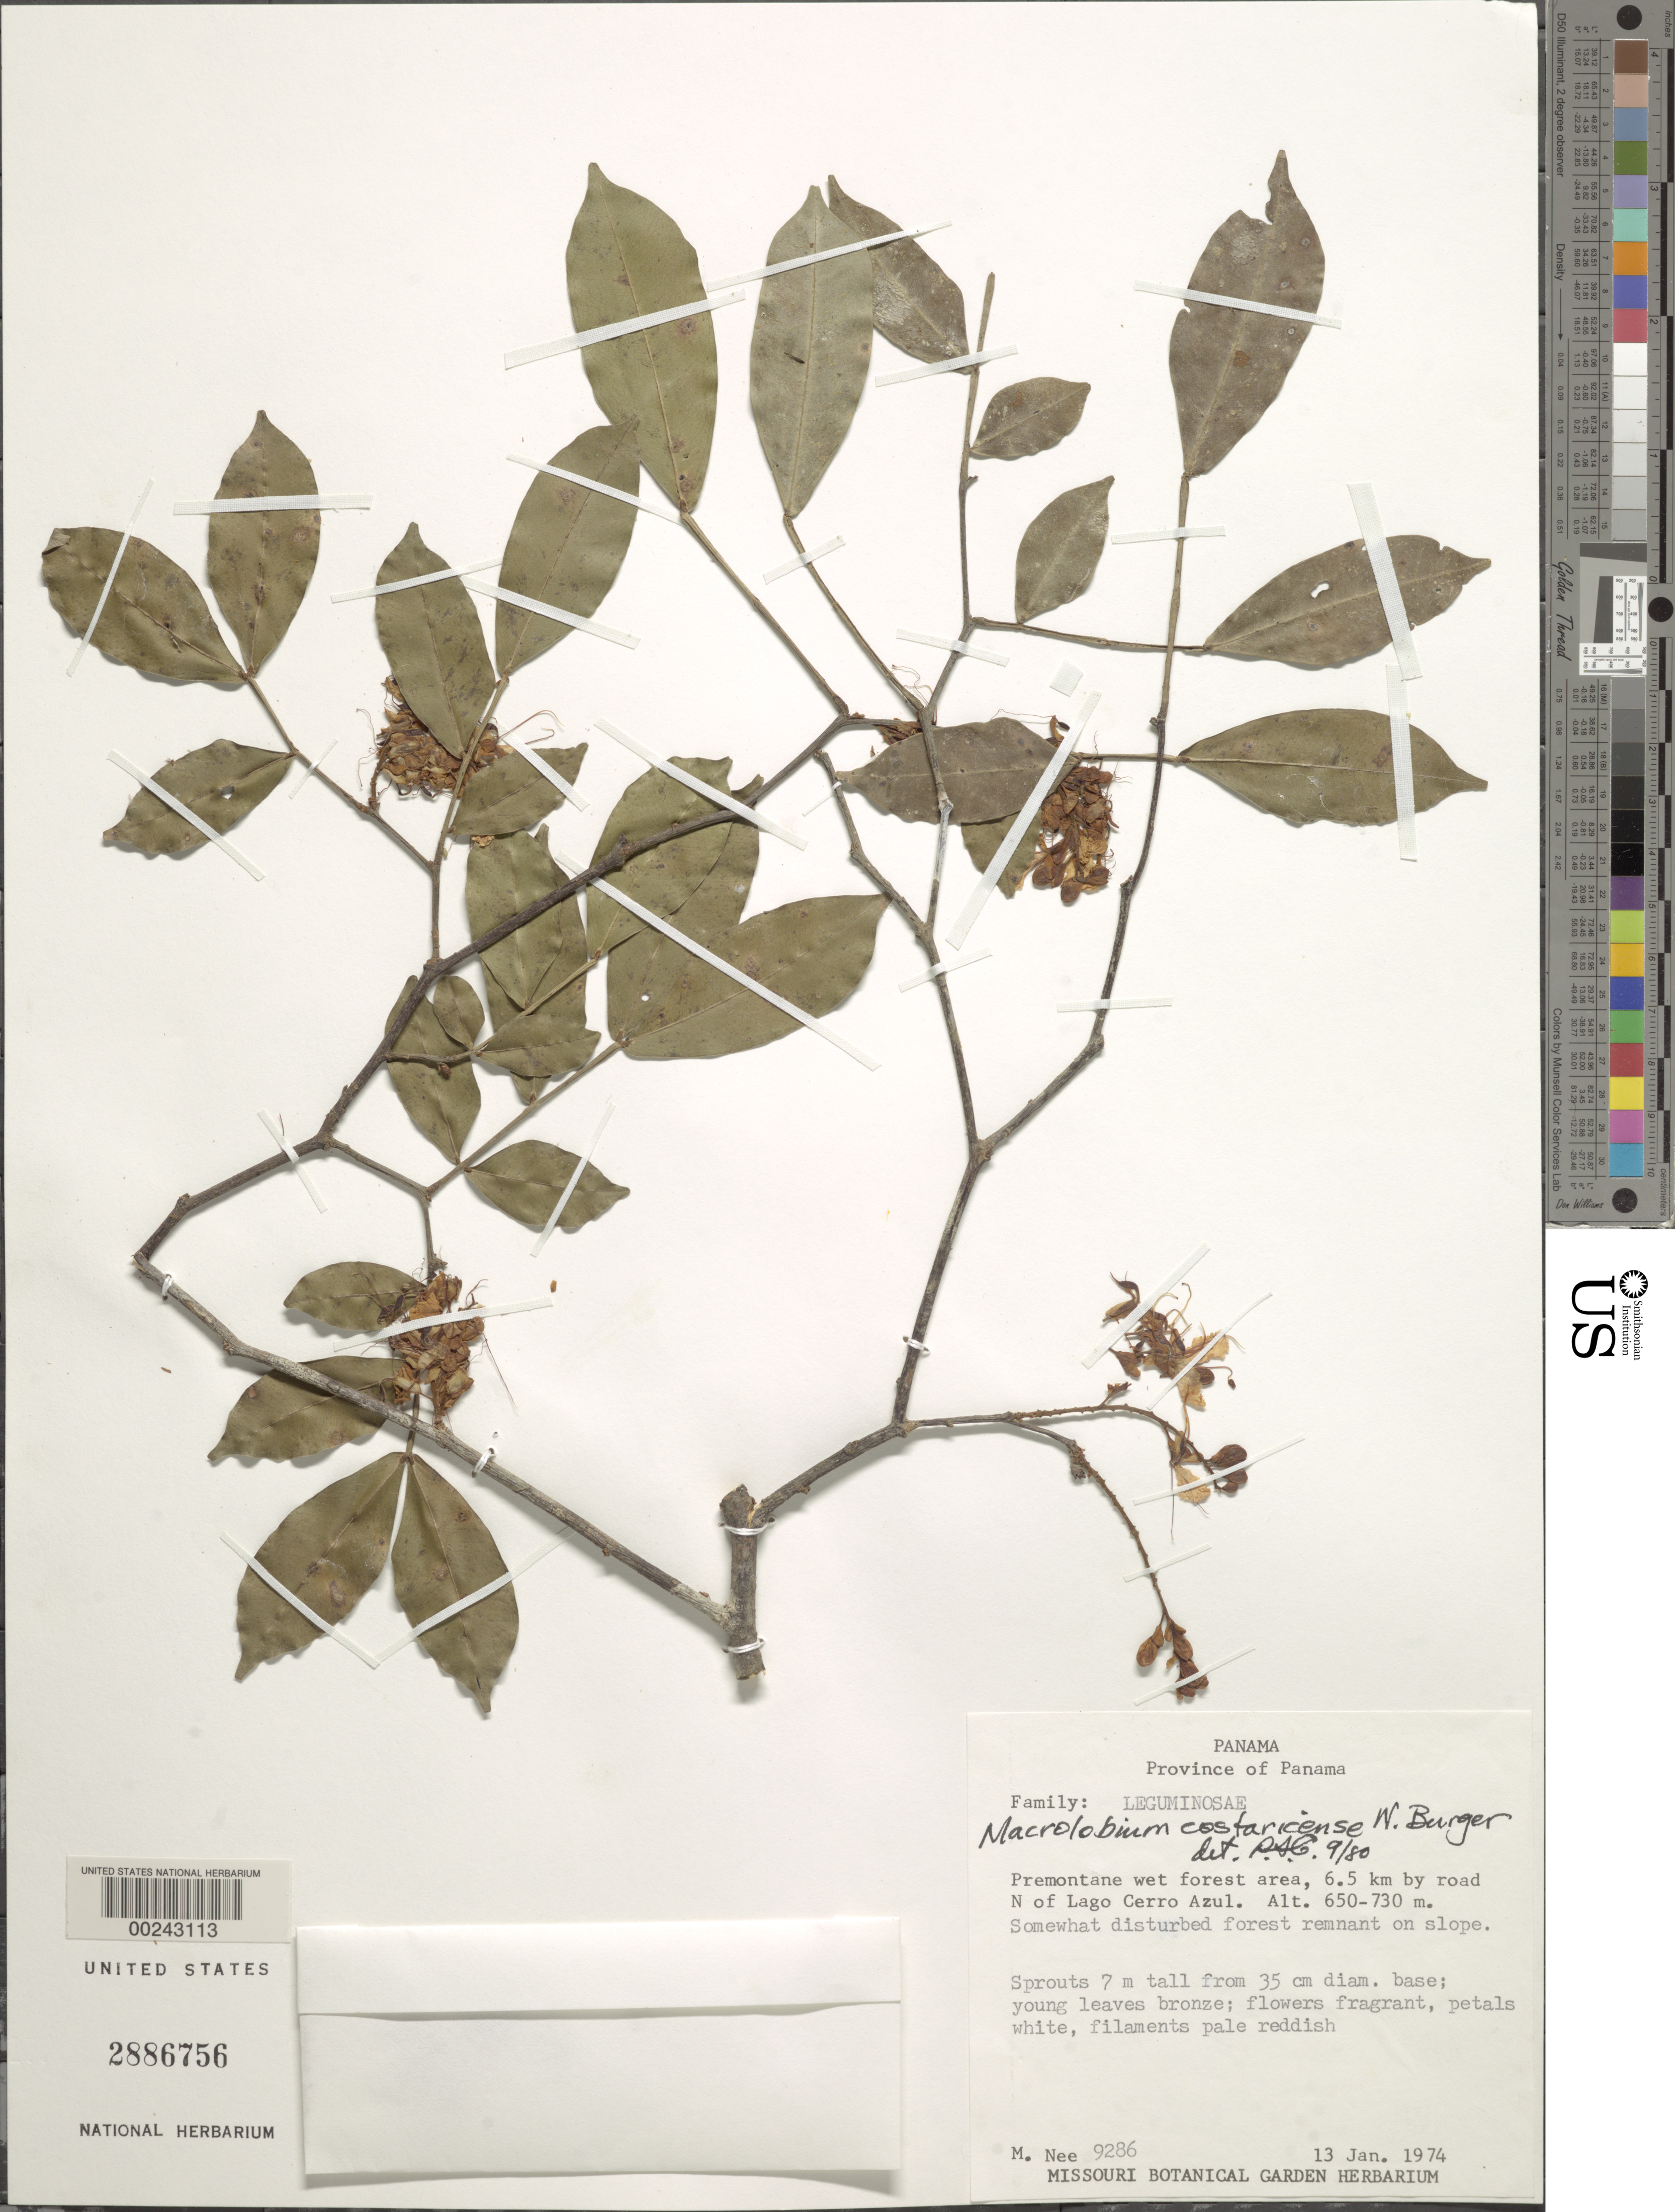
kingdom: Plantae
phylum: Tracheophyta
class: Magnoliopsida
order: Fabales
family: Fabaceae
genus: Macrolobium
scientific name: Macrolobium costaricense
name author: W.C. Burger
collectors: M. Nee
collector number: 9286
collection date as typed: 13 Jan 1974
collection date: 1974-01-13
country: Panama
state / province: Panamá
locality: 6.5 km by road N of Lago Cerro Azul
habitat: Somewhat disturbed forest remnant on slope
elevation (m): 650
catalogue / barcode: US 2886756